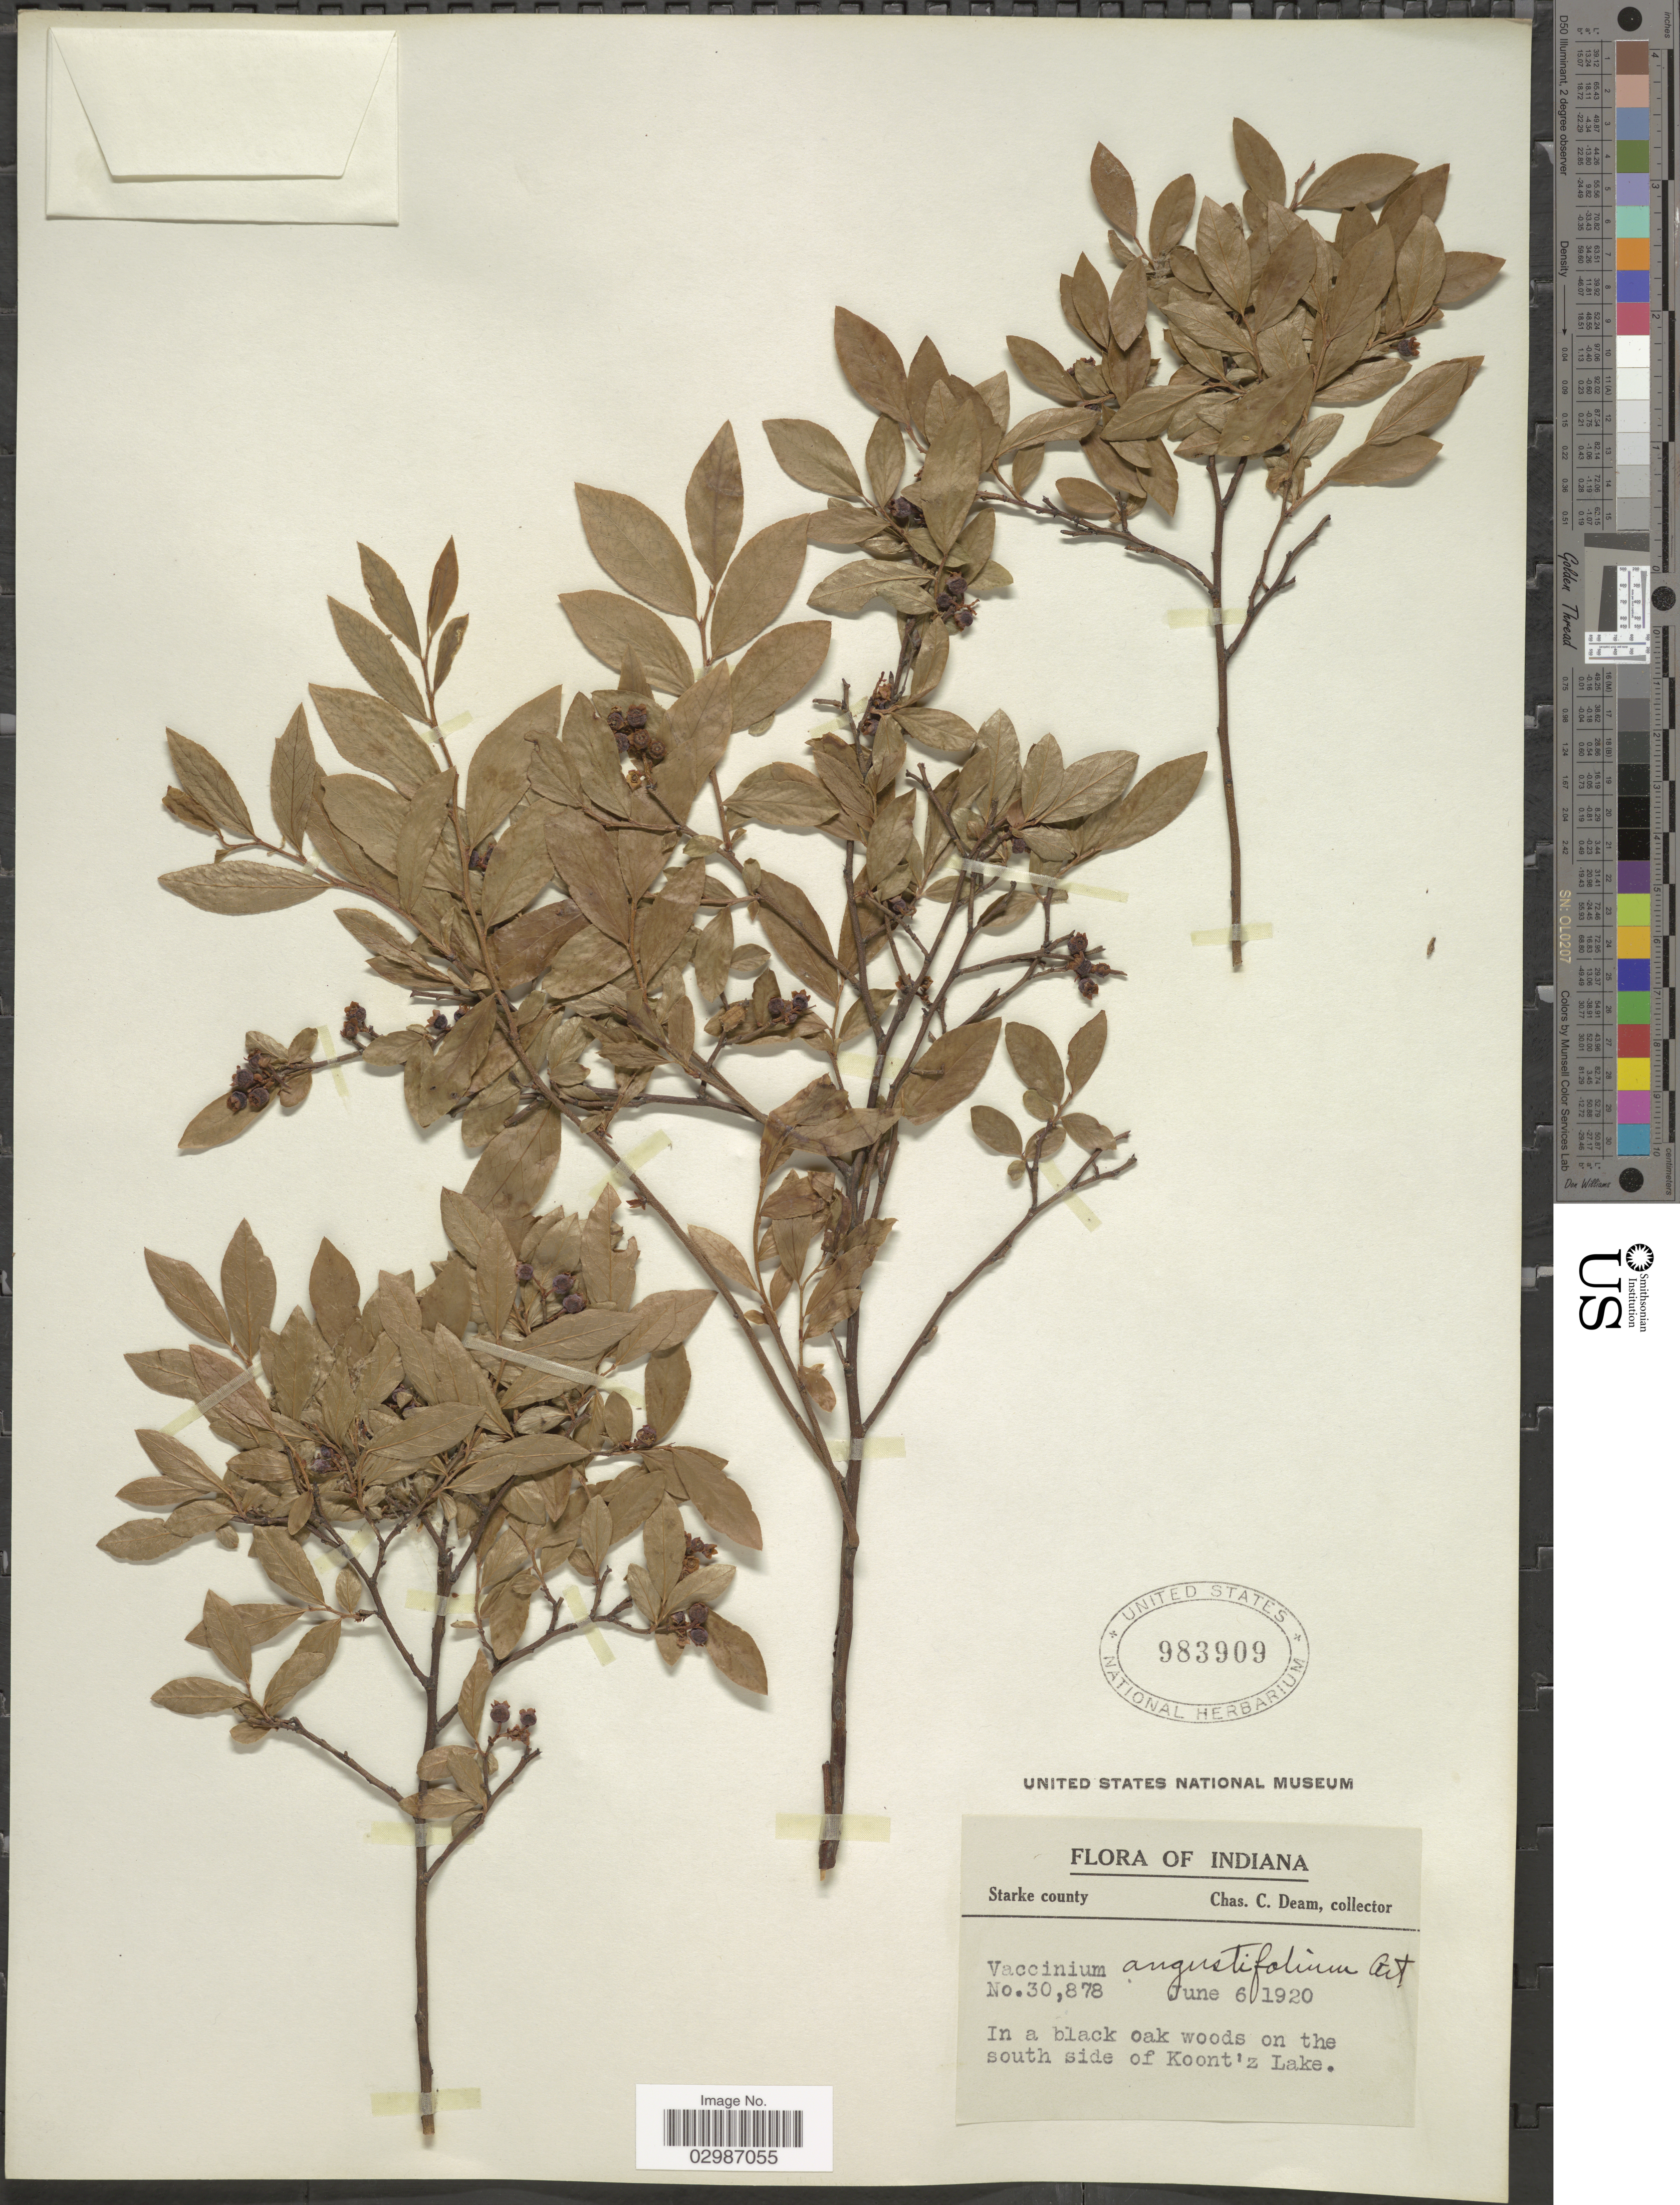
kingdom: Plantae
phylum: Tracheophyta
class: Magnoliopsida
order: Ericales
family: Ericaceae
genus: Vaccinium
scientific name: Vaccinium angustifolium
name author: Aiton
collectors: C. C. Deam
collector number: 30878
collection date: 1920-06-06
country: United States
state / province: Indiana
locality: Starke county. In a black oak woods on the south side of Koont'z Lake.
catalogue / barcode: US 983909